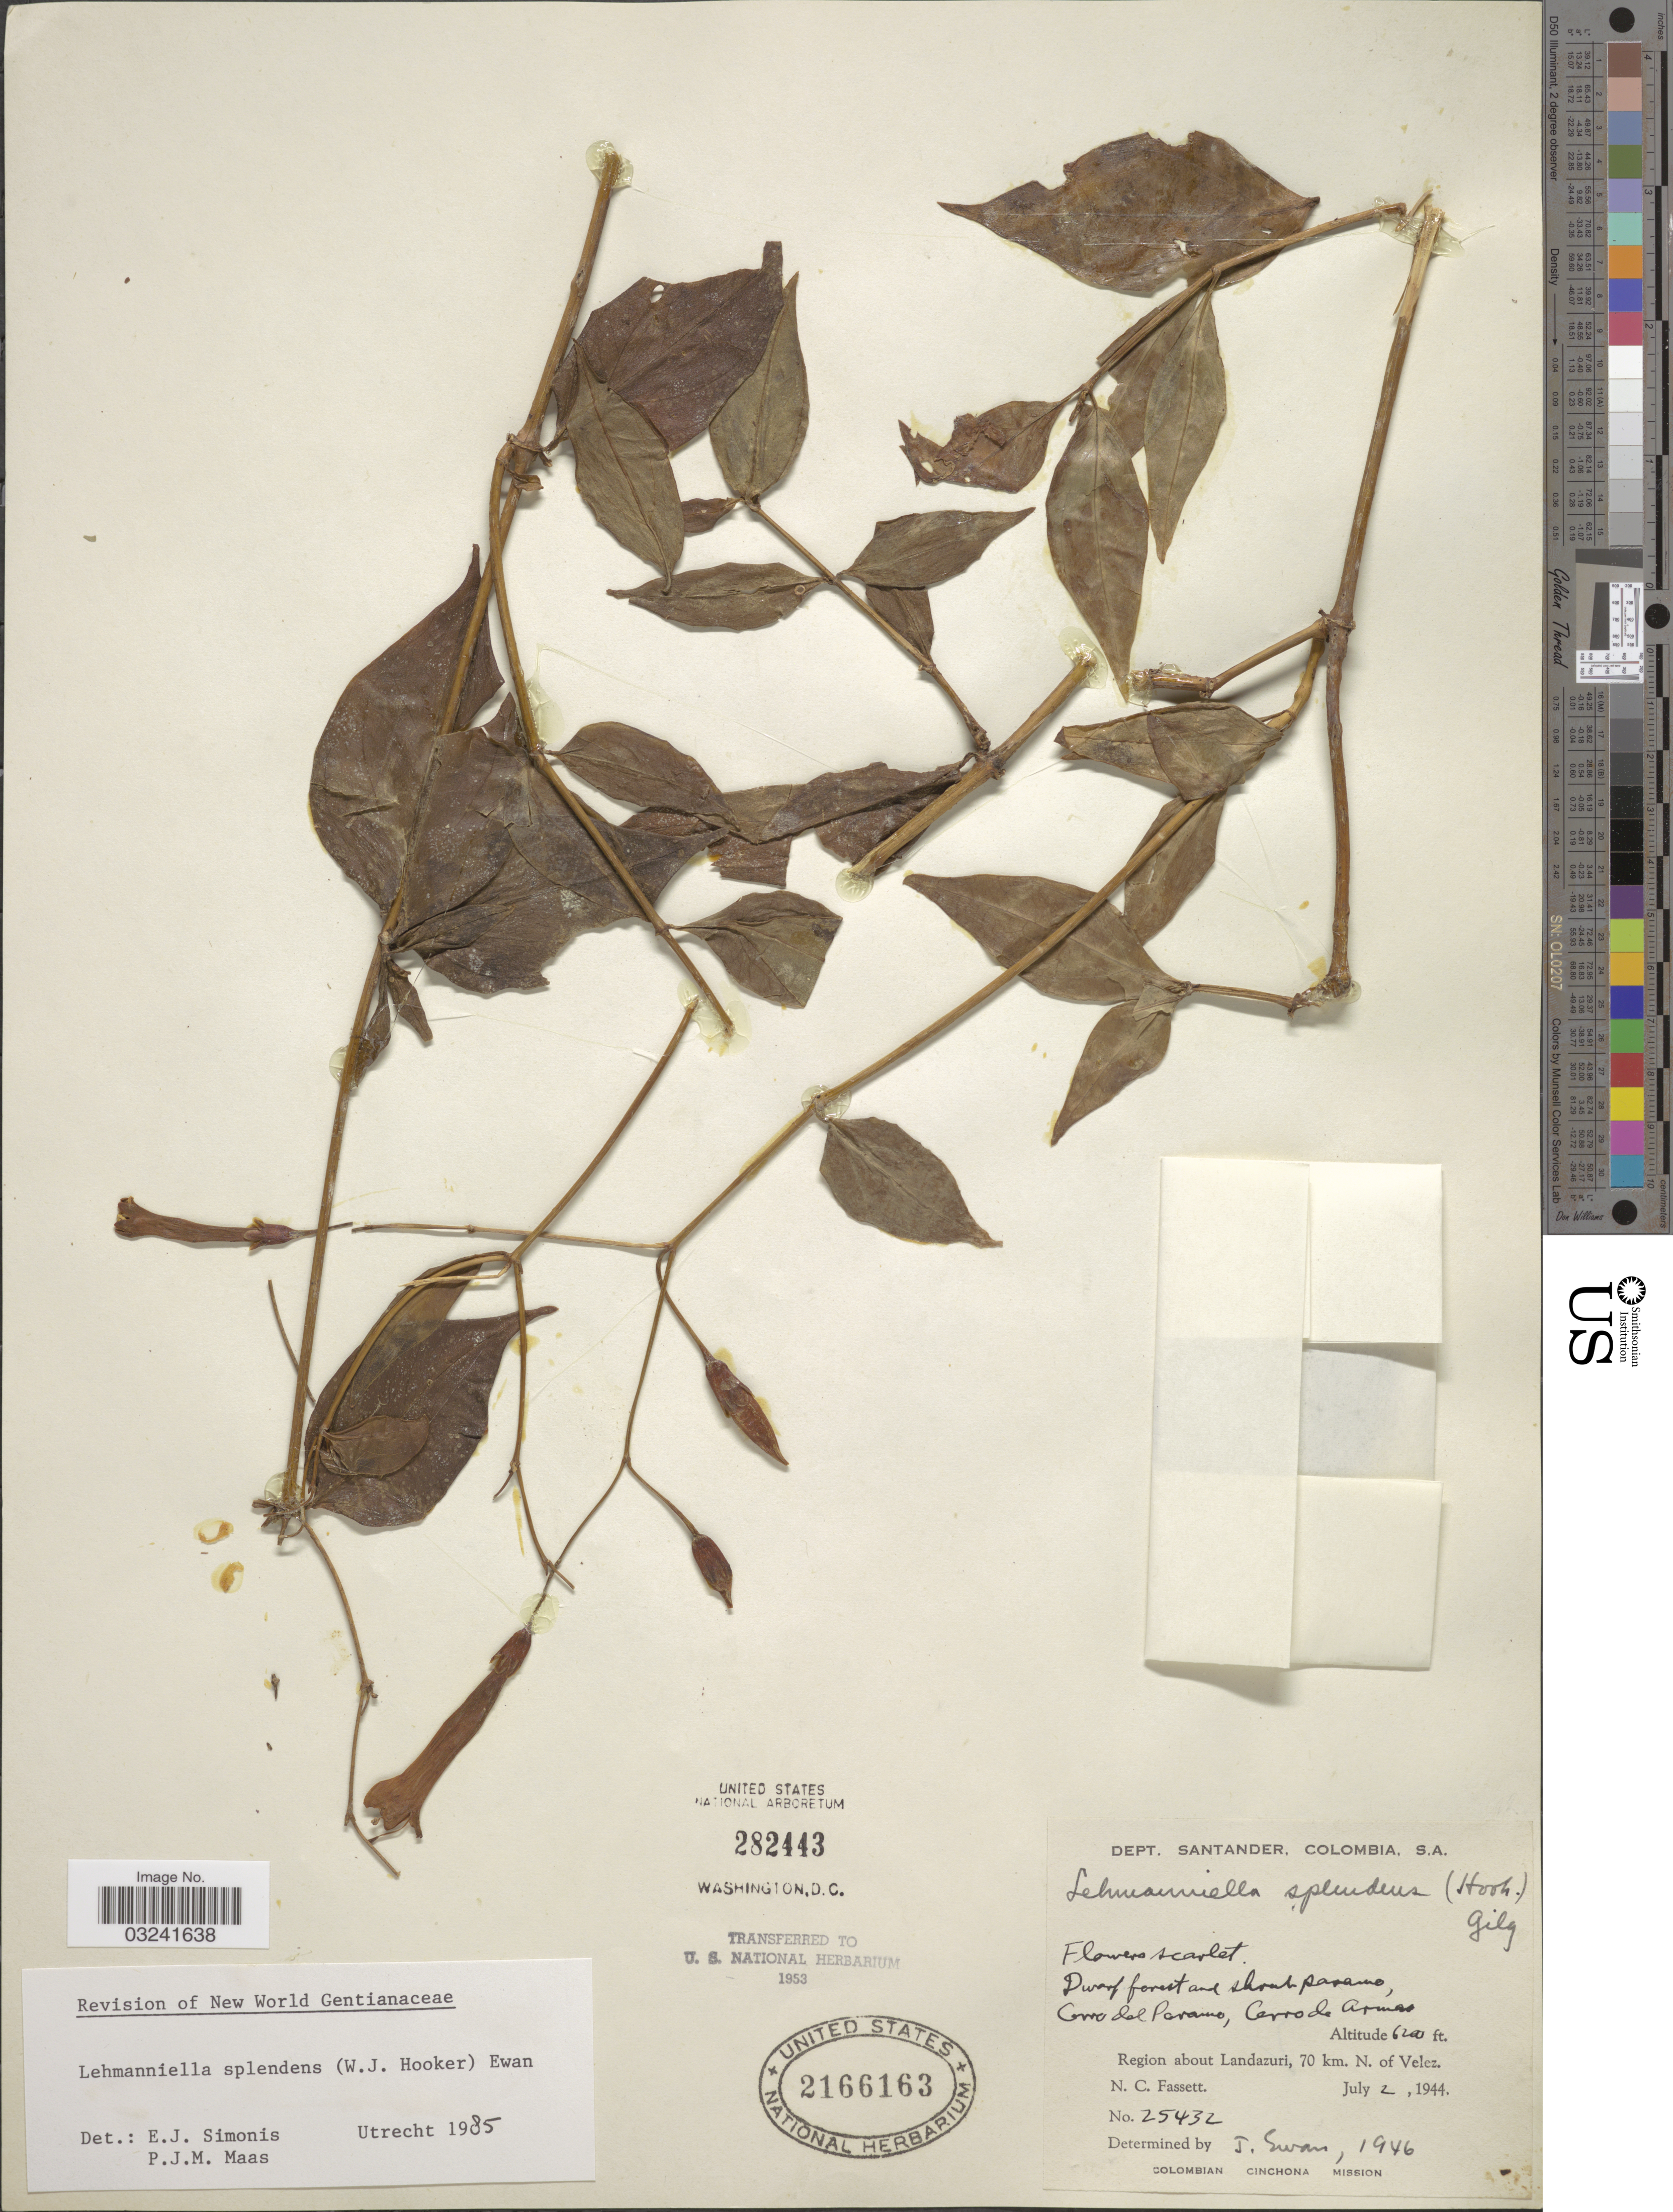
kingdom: Plantae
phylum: Tracheophyta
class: Magnoliopsida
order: Gentianales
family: Gentianaceae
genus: Lehmanniella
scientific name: Lehmanniella splendens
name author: (Hook.) Ewan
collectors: N. C. Fassett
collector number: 25432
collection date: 1944-07-02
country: Colombia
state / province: Santander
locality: Dept. Santander, Cerro del Paramo, Cerro de Armas, Region about Landazuri, 70 km. N of Velez.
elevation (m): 1890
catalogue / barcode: US 2166163